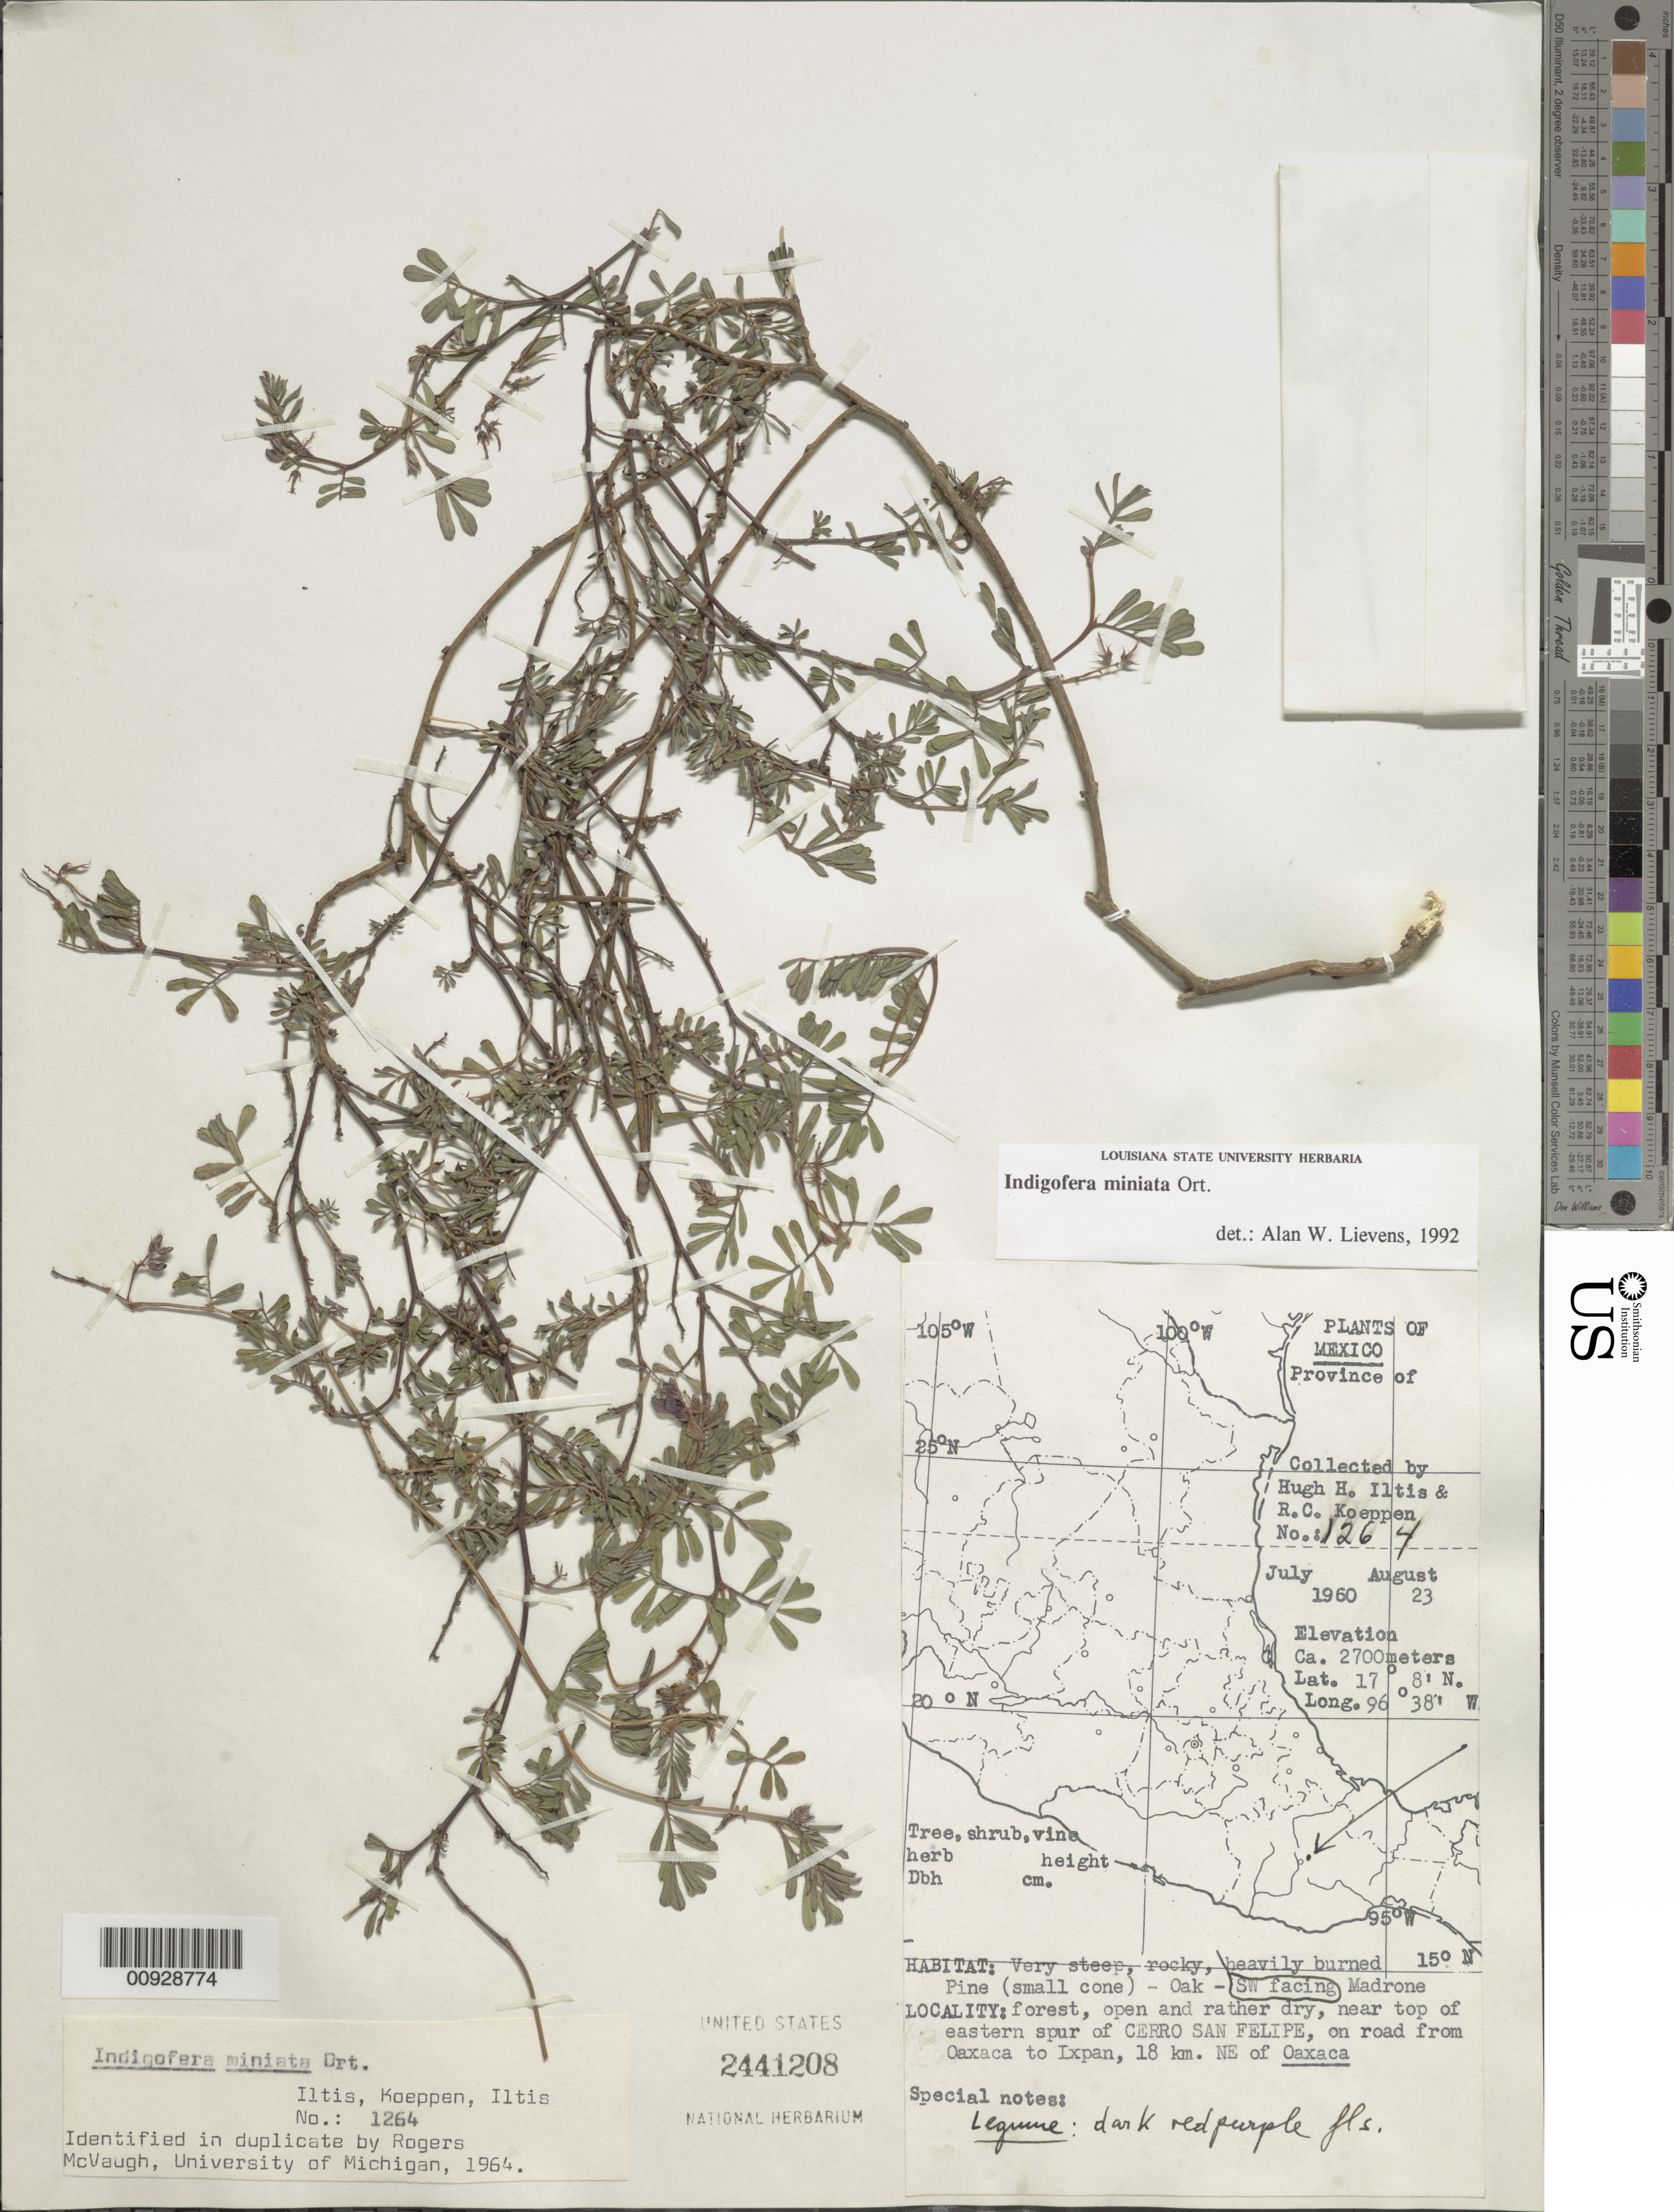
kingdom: Plantae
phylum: Tracheophyta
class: Magnoliopsida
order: Fabales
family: Fabaceae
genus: Indigofera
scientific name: Indigofera miniata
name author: Orteg.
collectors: H. H. Iltis & R. C. Koeppen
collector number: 1264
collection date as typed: Jul 1960 to -- Aug 1960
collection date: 1960-07/1960-08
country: Mexico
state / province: Oaxaca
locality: Near top of eastern spur of Cerro San Felipe, on road from Oaxaca to Ixpan, 18 km. NE of Oaxaca.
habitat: Very steep, rocky, SW facing, heavily burned Pine (small cone) - Oak - Madrone. Forest, open and rather dry.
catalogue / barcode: US 2441208